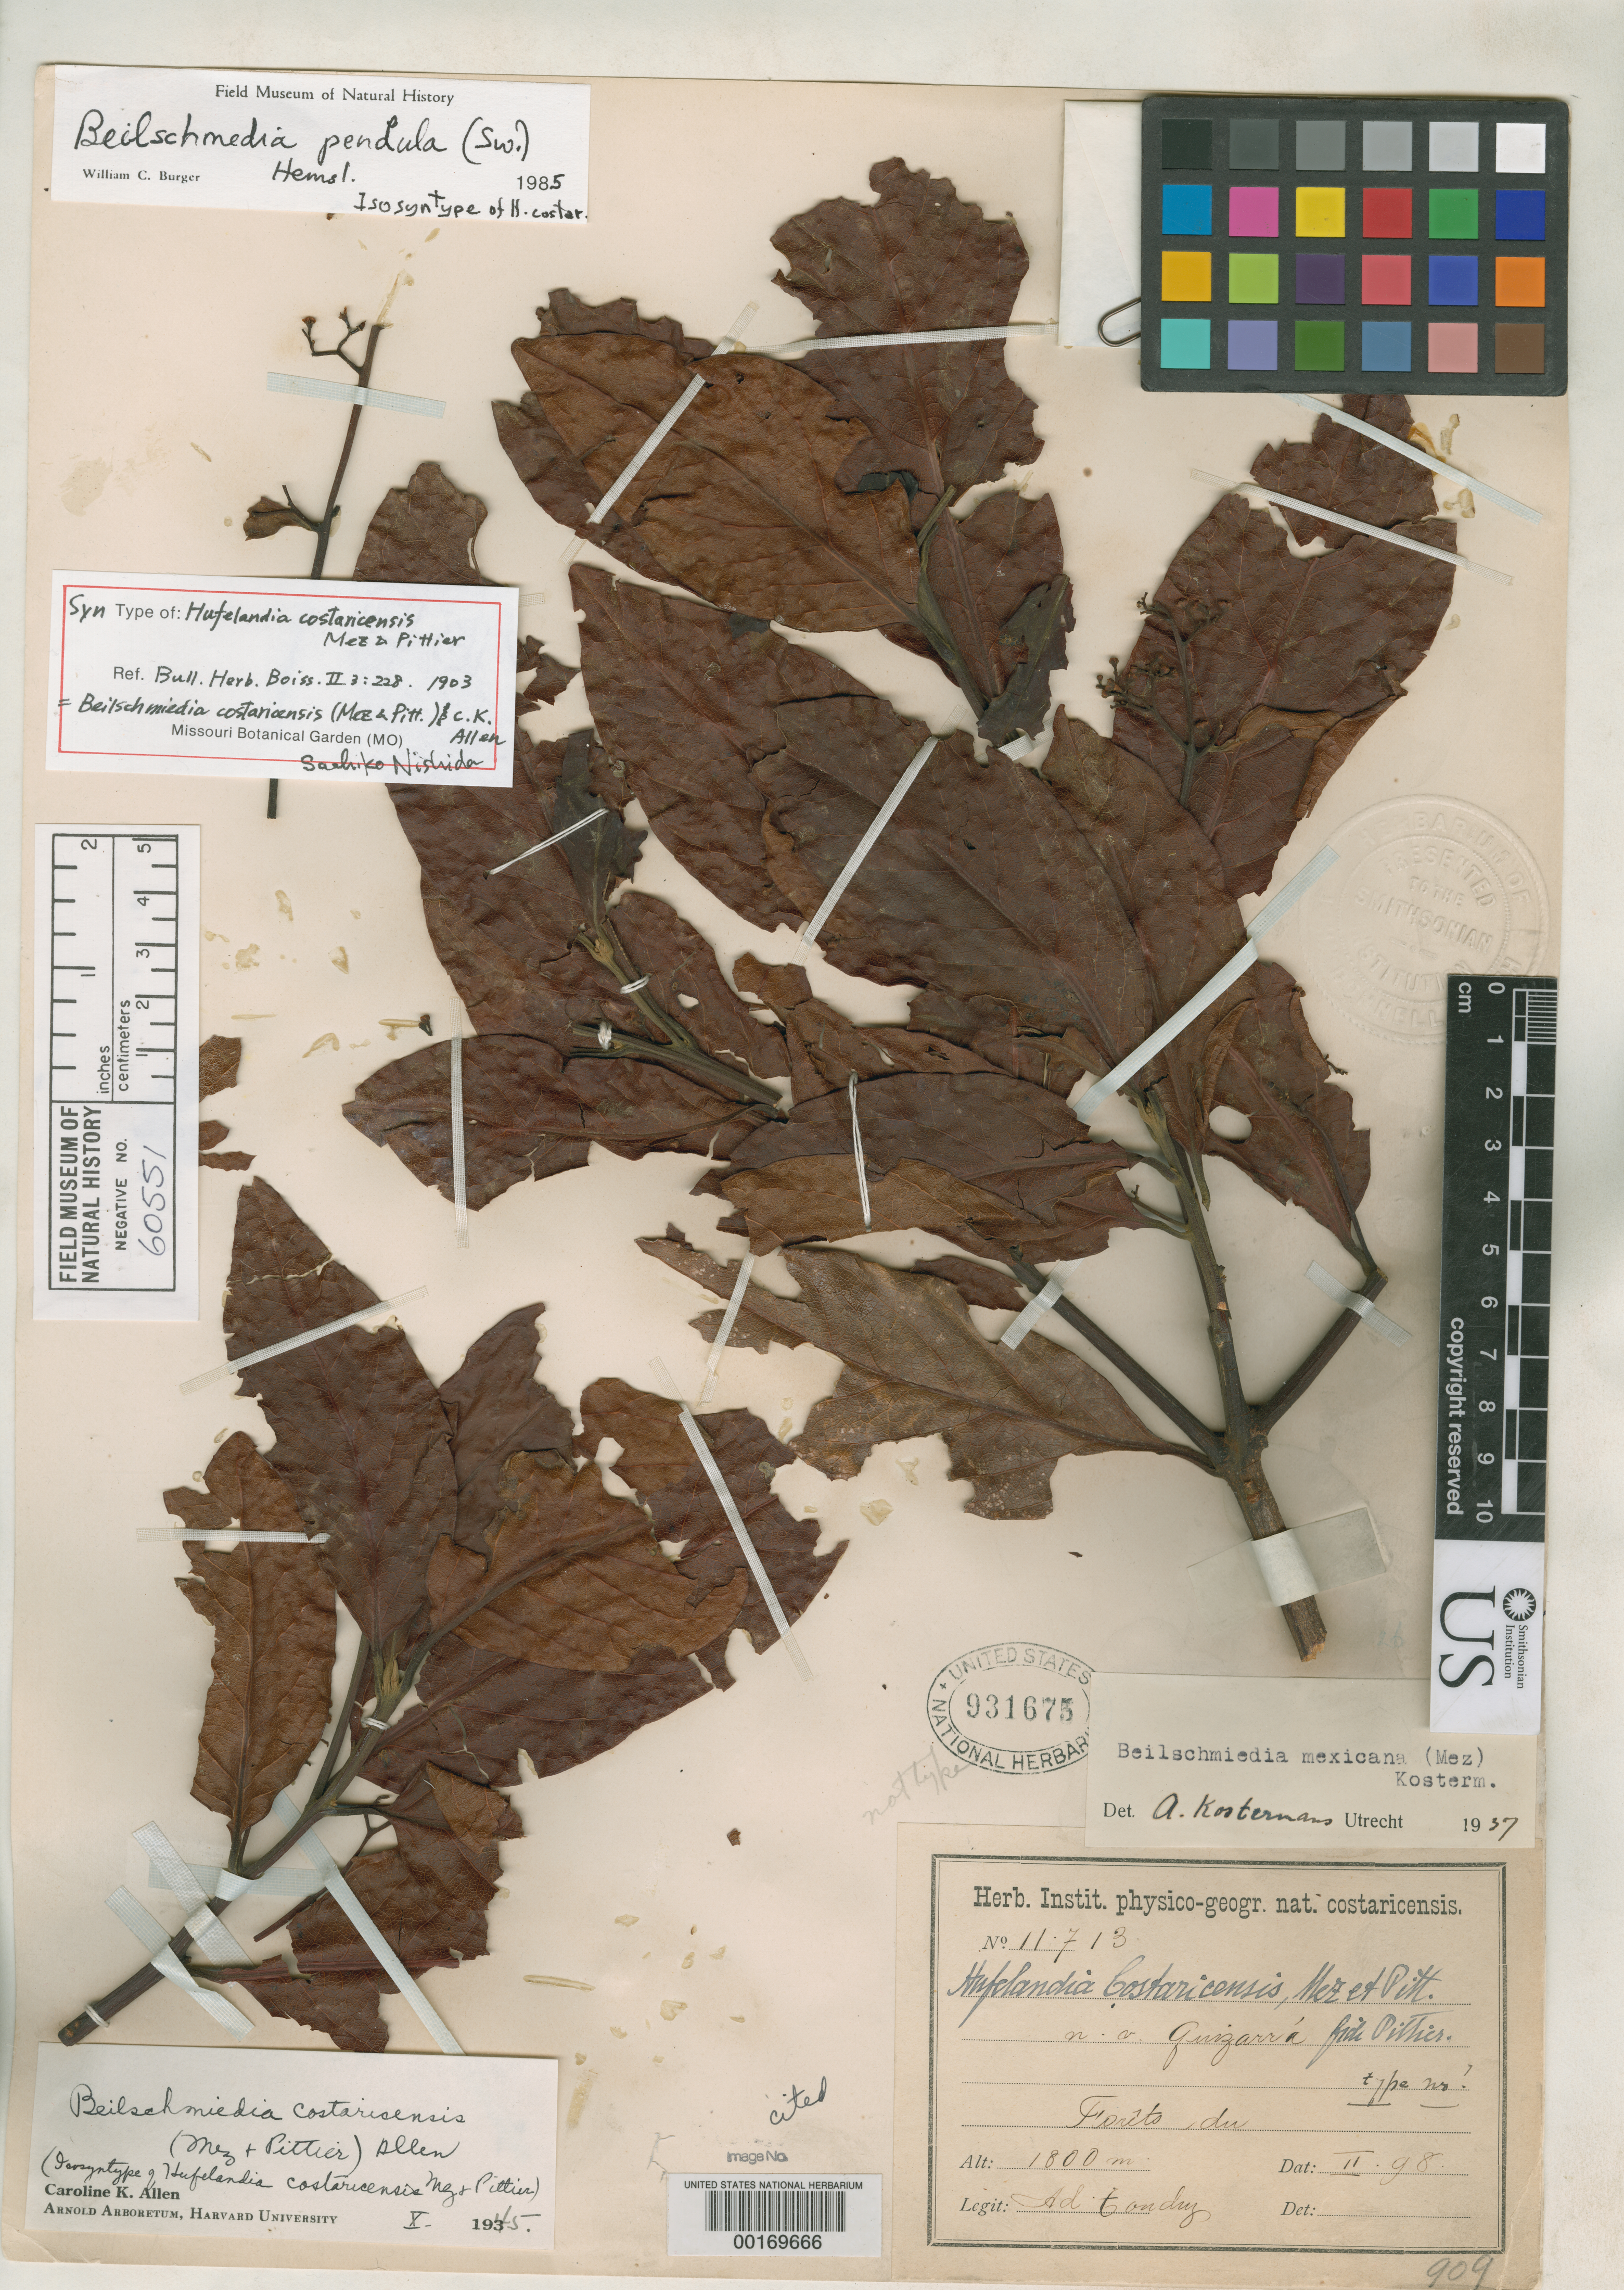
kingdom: Plantae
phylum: Tracheophyta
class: Magnoliopsida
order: Laurales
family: Lauraceae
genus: Hufelandia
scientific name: Hufelandia costaricensis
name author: Mez & Pittier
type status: Isosyntype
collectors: A. Tonduz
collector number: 11713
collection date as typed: Feb 1898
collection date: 1898-02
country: Costa Rica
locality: Juan Vinas and Copey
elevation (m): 1800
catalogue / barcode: US 931675